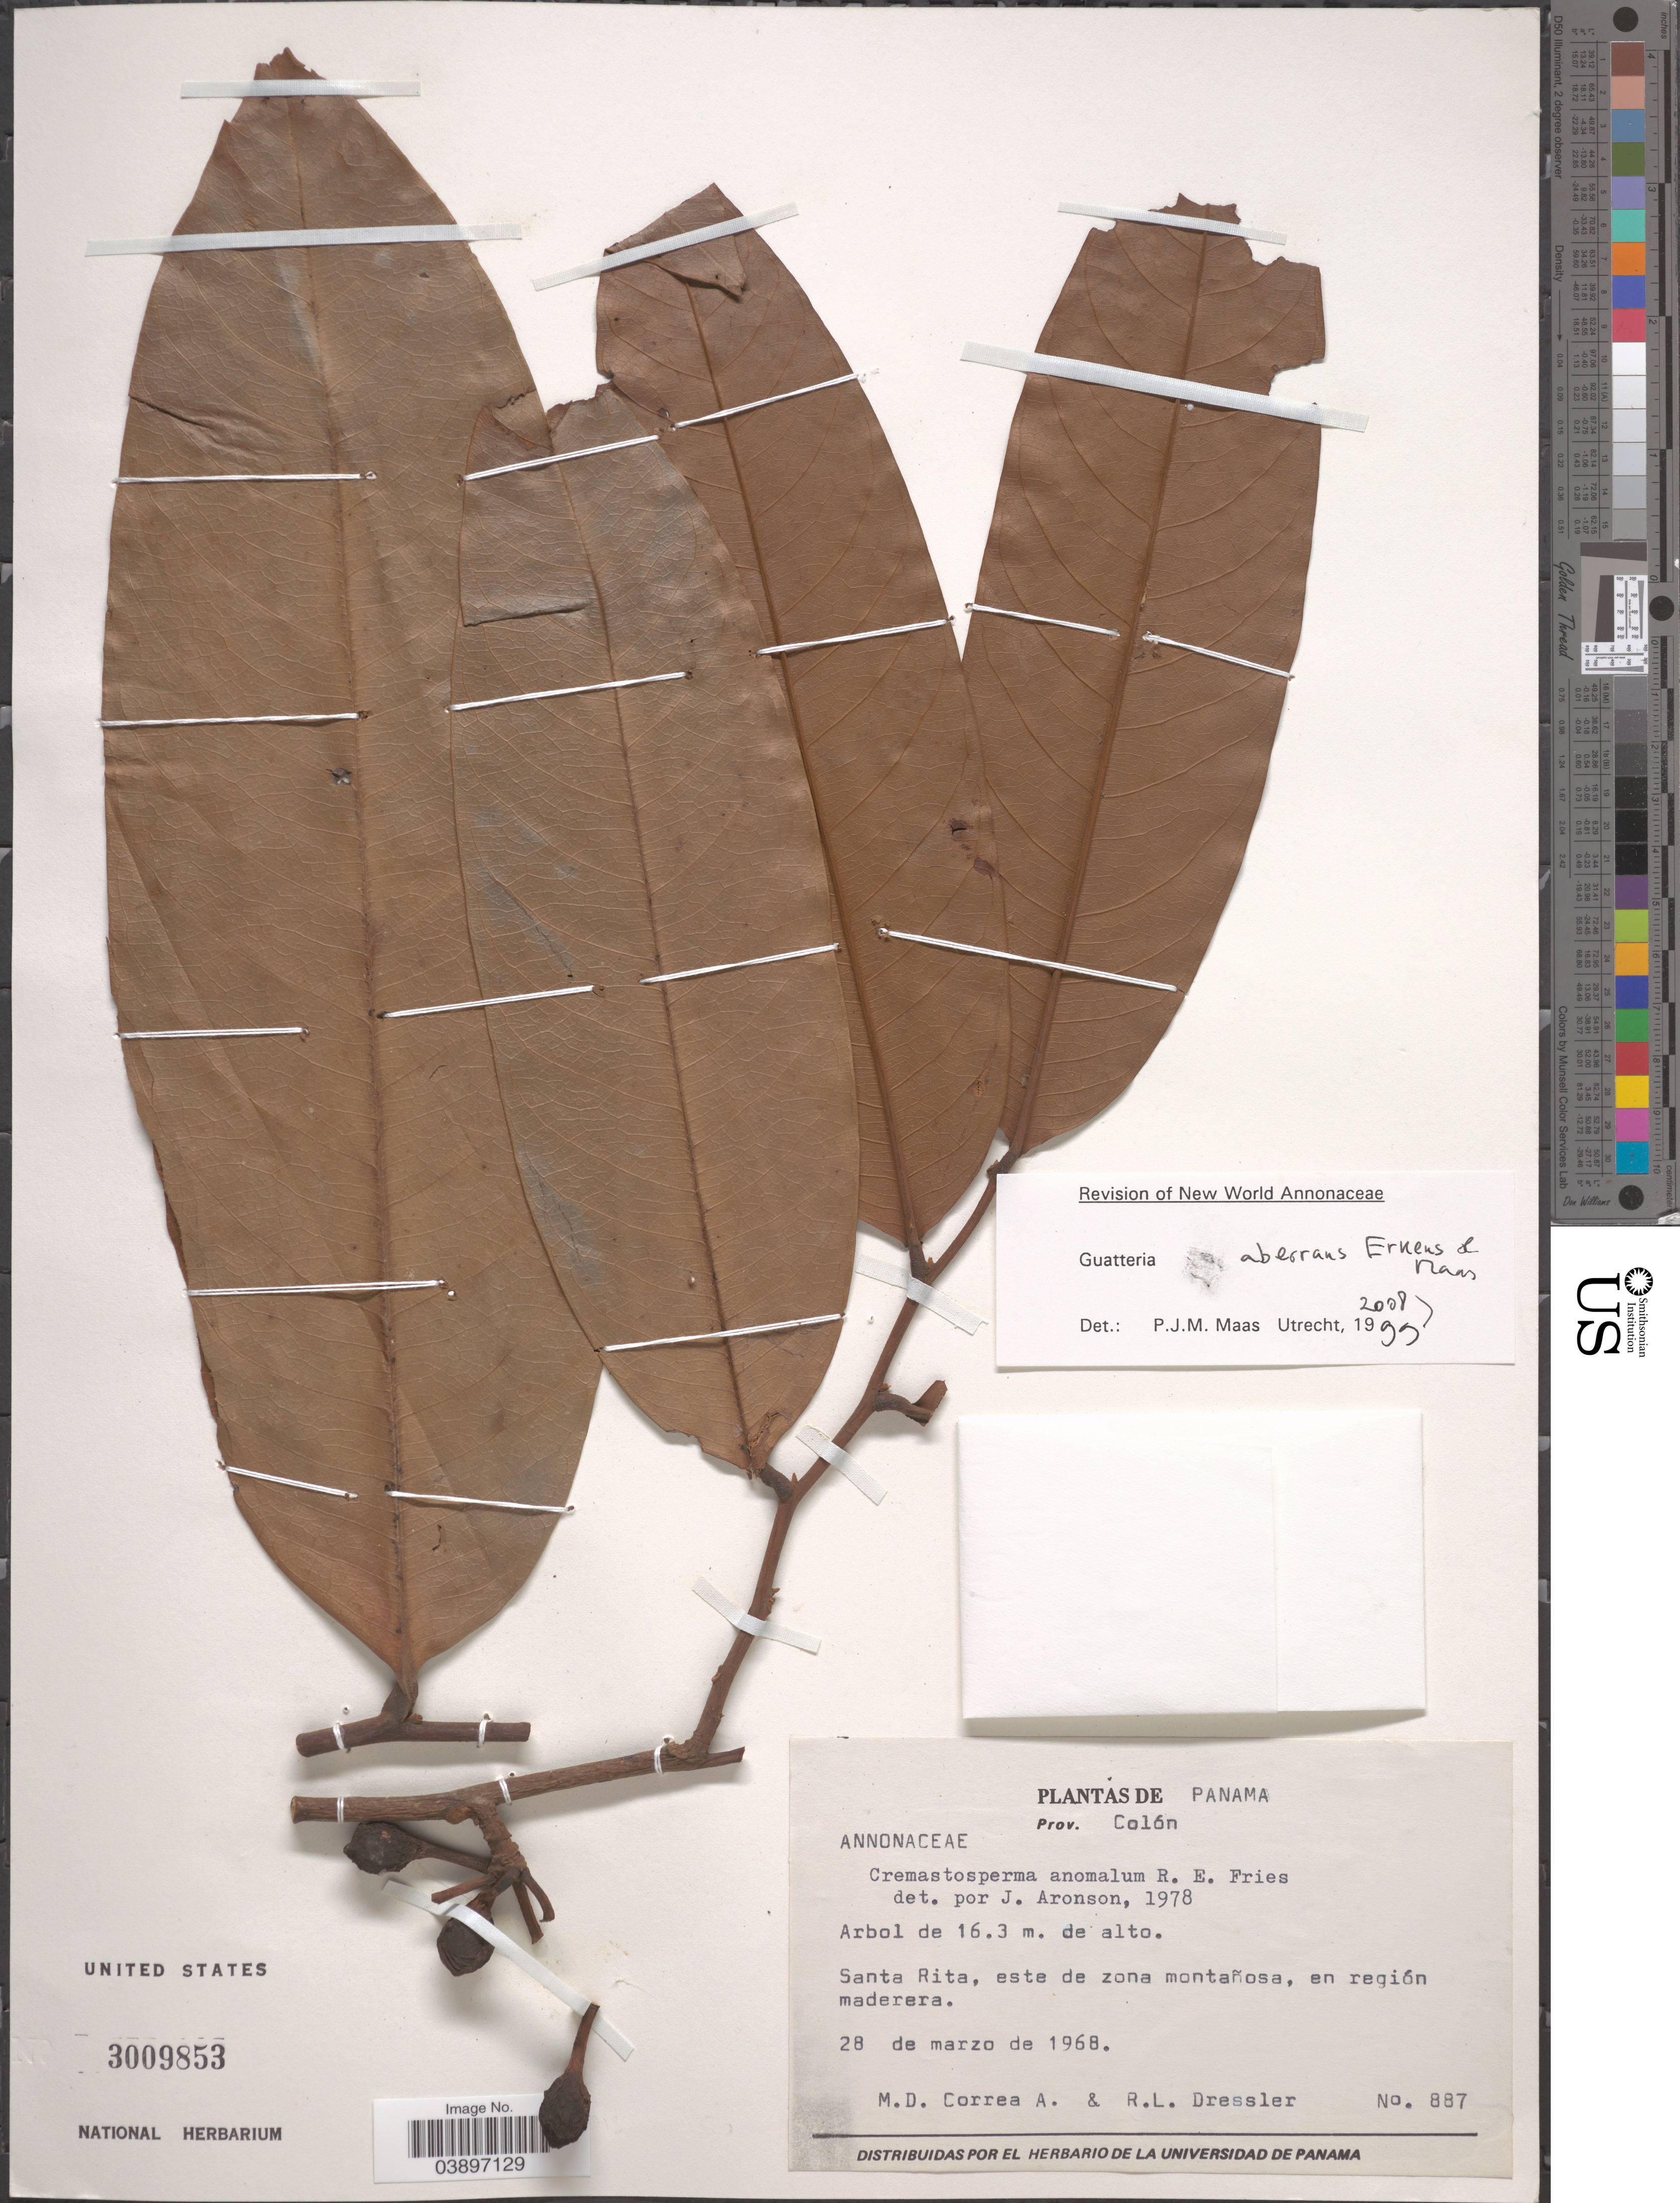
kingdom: Plantae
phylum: Tracheophyta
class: Magnoliopsida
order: Magnoliales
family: Annonaceae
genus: Guatteria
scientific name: Guatteria aberrans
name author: Erkens & Maas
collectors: M. D. Corrêa-A. & R. Dressler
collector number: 887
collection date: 1968-03-28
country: Panama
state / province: Colón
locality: Santa Rita, este de zona montañosa, en región maderera.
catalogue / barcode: US 3009853